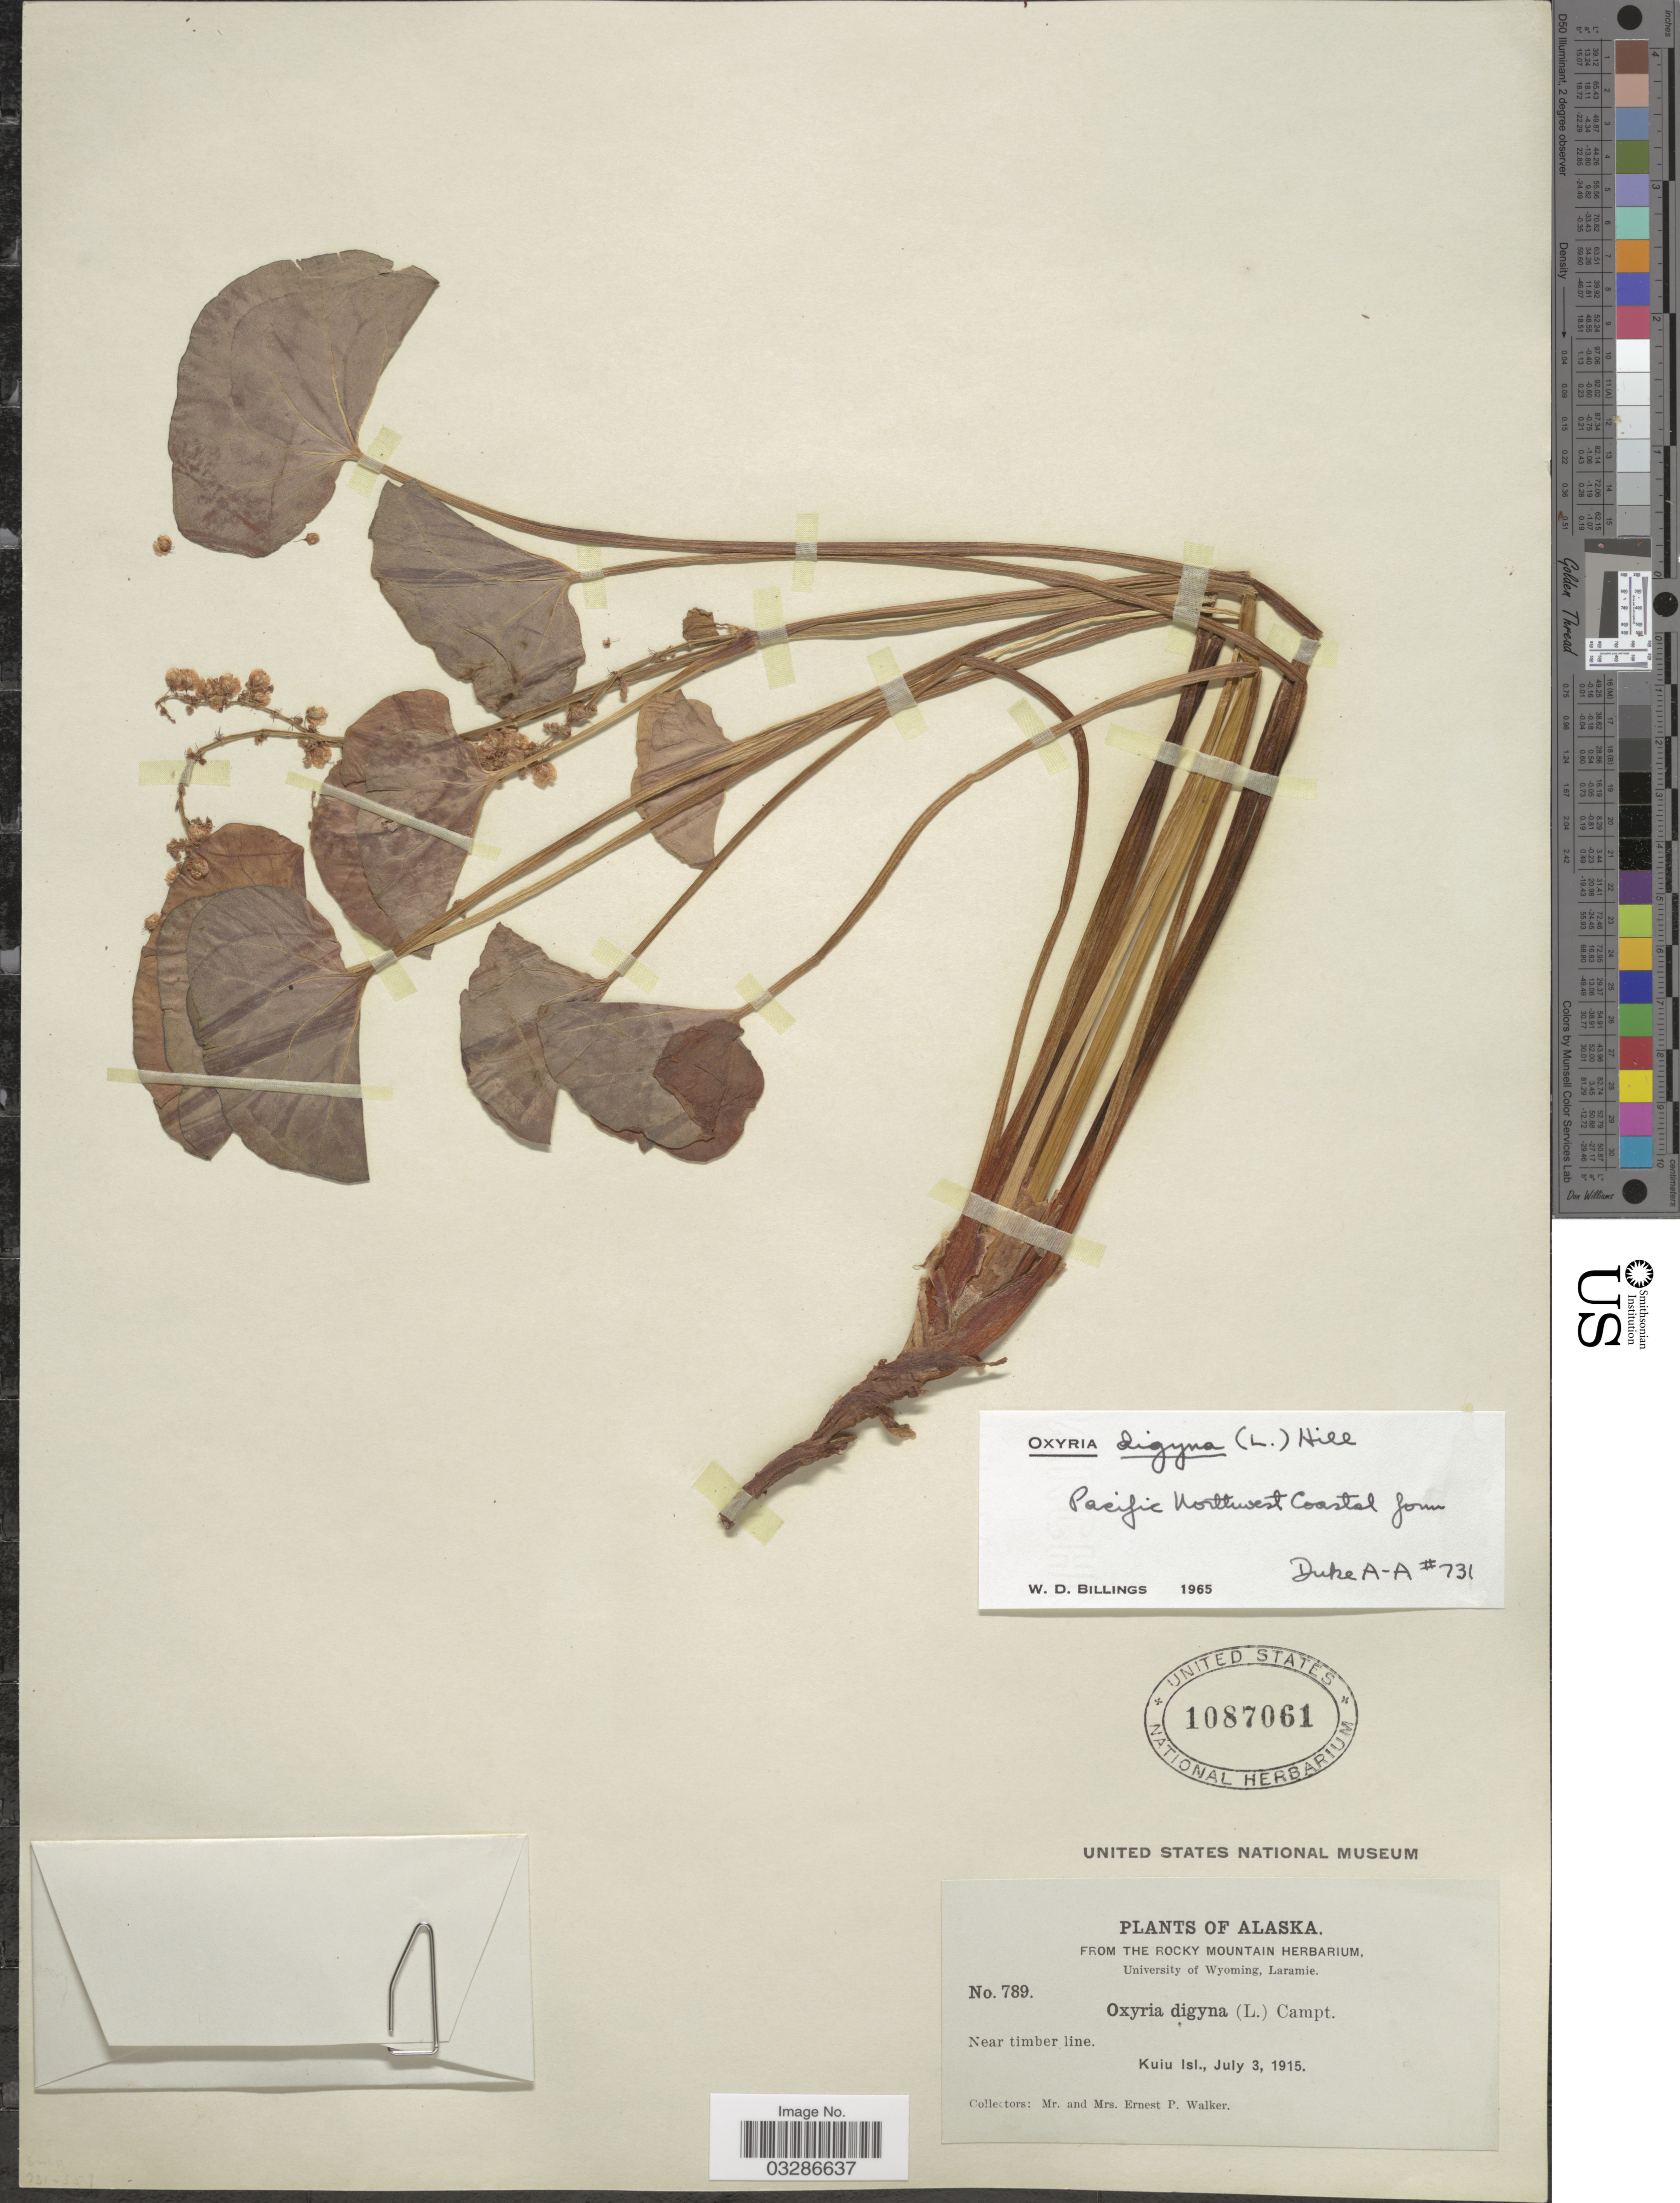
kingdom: Plantae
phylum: Tracheophyta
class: Magnoliopsida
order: Caryophyllales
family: Polygonaceae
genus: Oxyria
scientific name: Oxyria digyna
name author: (L.) Hill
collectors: E. P. Walker & E. Walker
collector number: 789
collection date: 1915-07-03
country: United States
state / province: Alaska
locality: Near timber line, Kuiu Isl.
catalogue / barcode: US 1087061